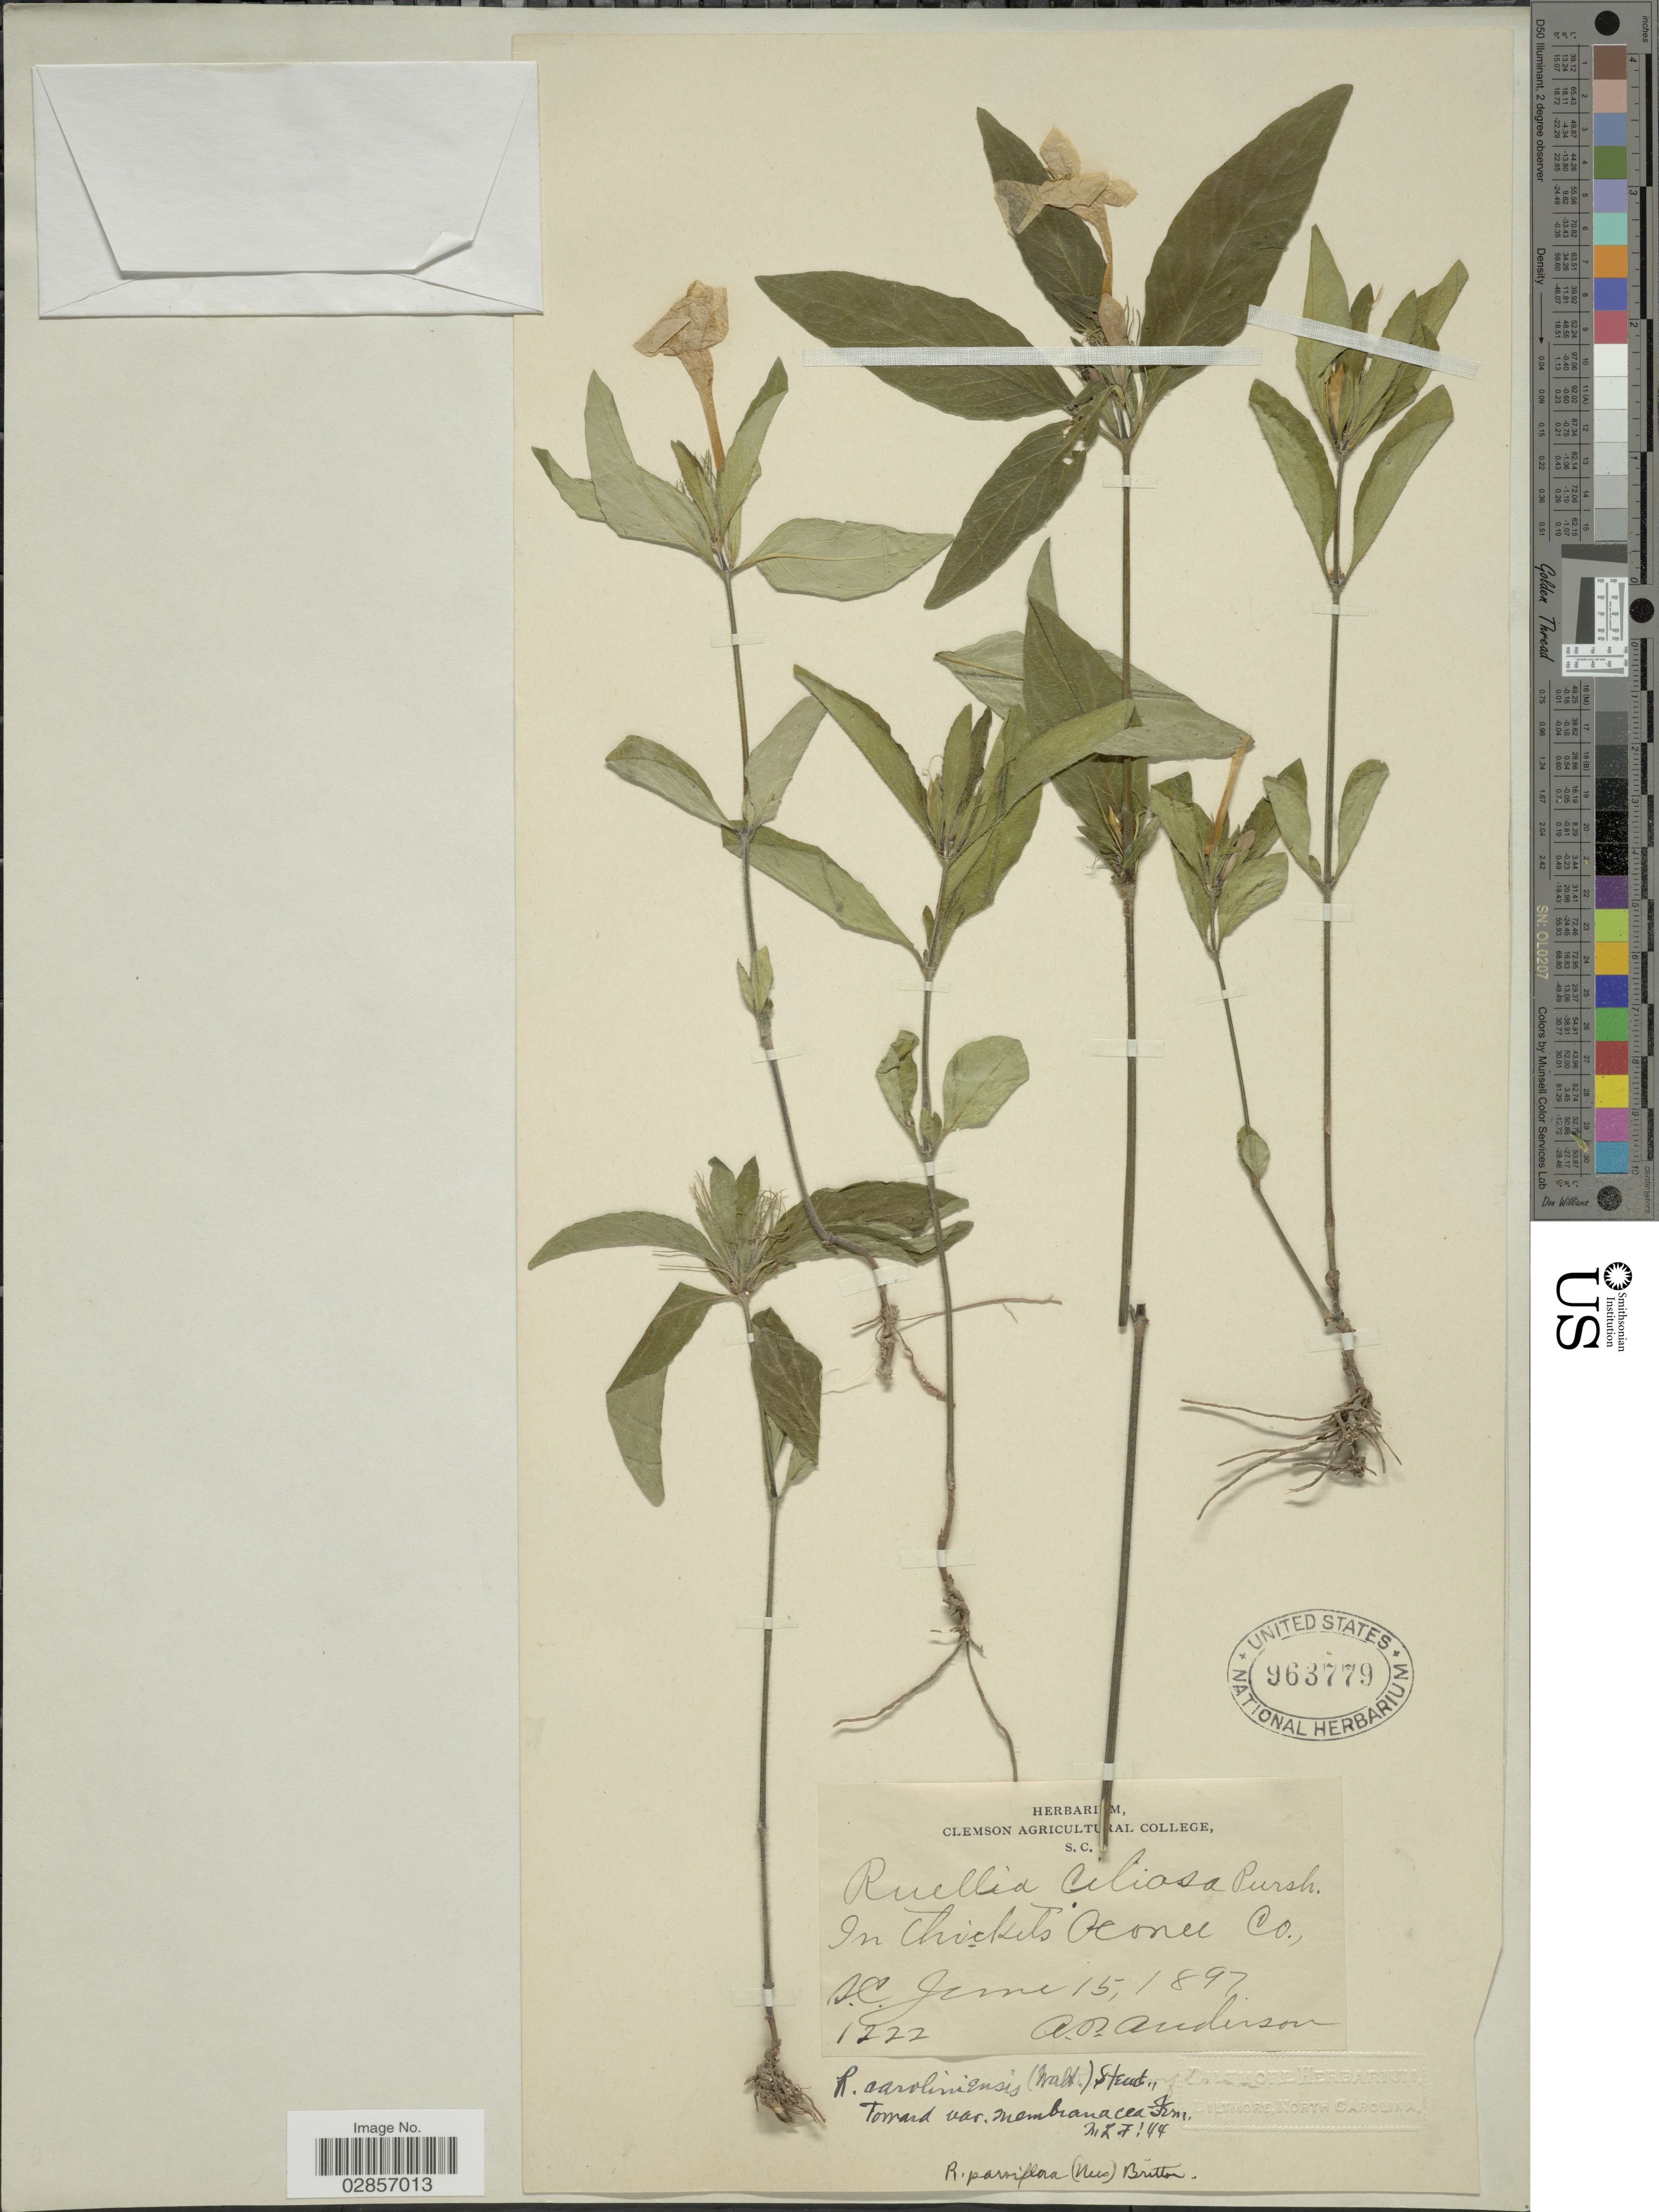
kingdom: Plantae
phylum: Tracheophyta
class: Magnoliopsida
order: Lamiales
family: Acanthaceae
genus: Ruellia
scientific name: Ruellia caroliniensis var. membranacea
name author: Fernald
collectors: A. P. Anderson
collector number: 1222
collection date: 1897-06-15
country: United States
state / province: South Carolina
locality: In thickets Oconee Co.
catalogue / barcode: US 963779